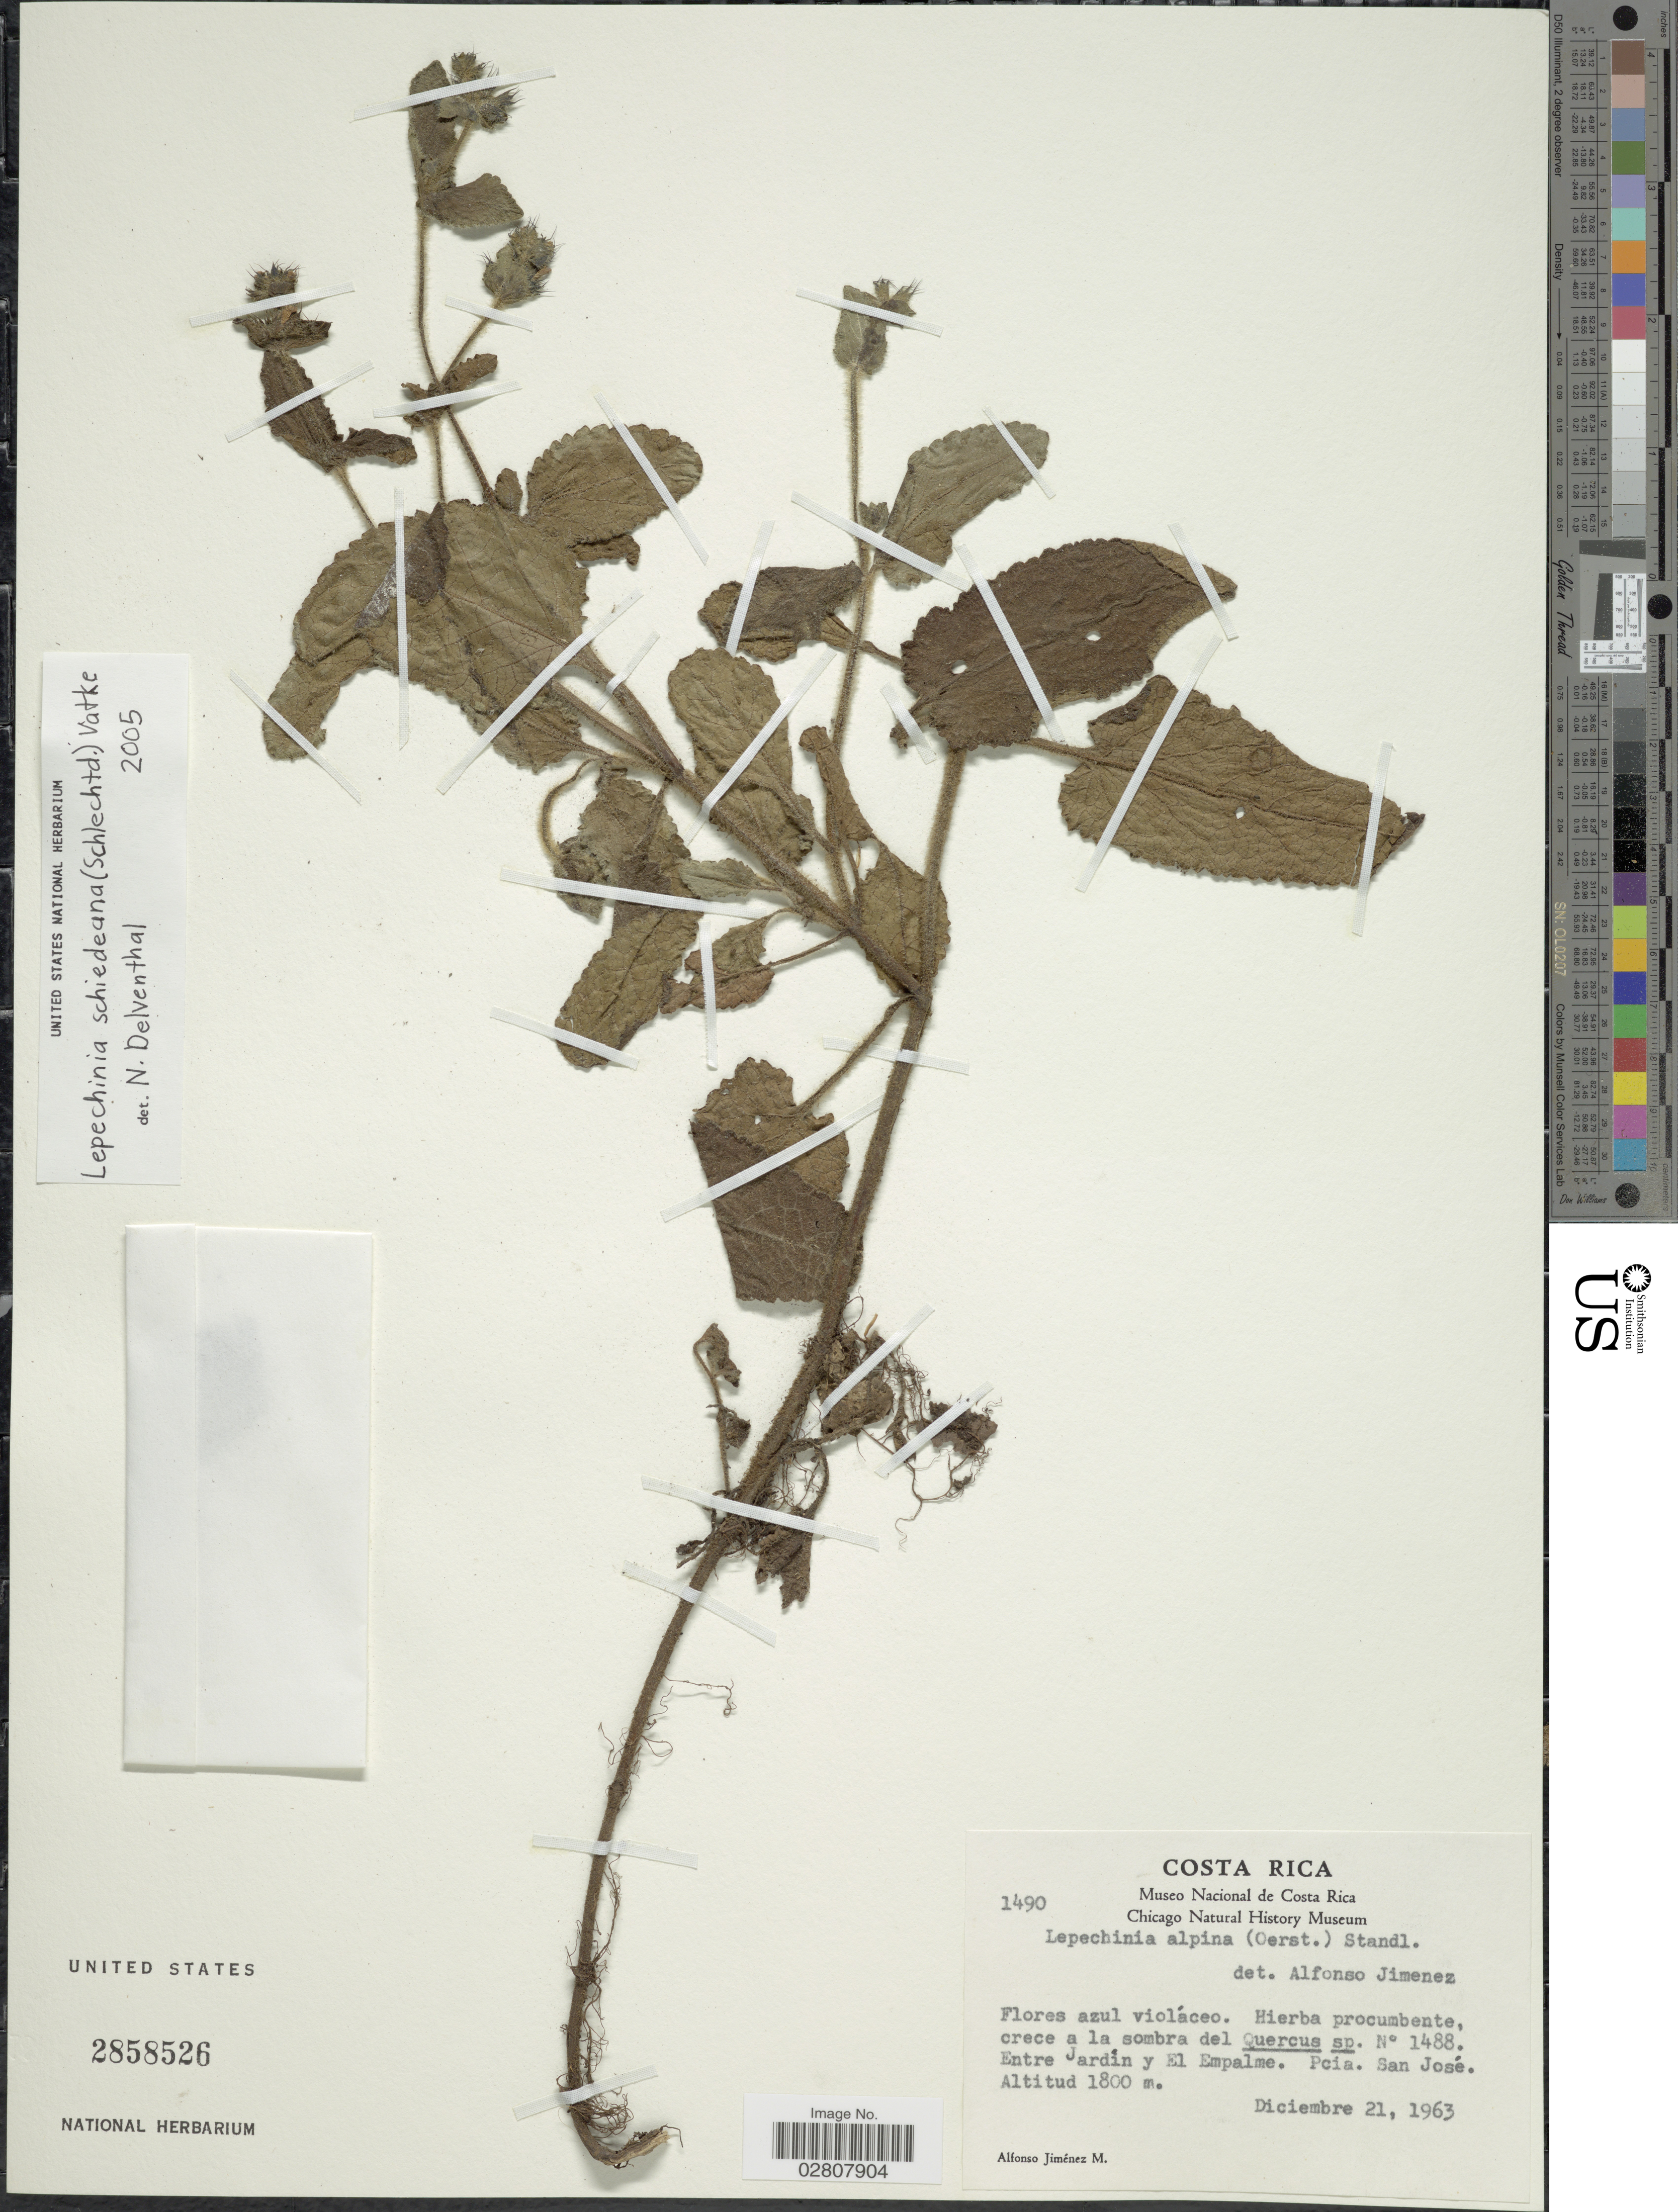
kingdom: Plantae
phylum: Tracheophyta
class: Magnoliopsida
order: Lamiales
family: Lamiaceae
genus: Lepechinia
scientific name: Lepechinia schiedeana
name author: (Schltdl.) Vatke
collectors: A. Jimenez M.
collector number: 1490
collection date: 1963-12-21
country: Costa Rica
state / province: San José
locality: Entre Jardin y El Empalme.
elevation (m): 1800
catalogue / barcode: US 2858526